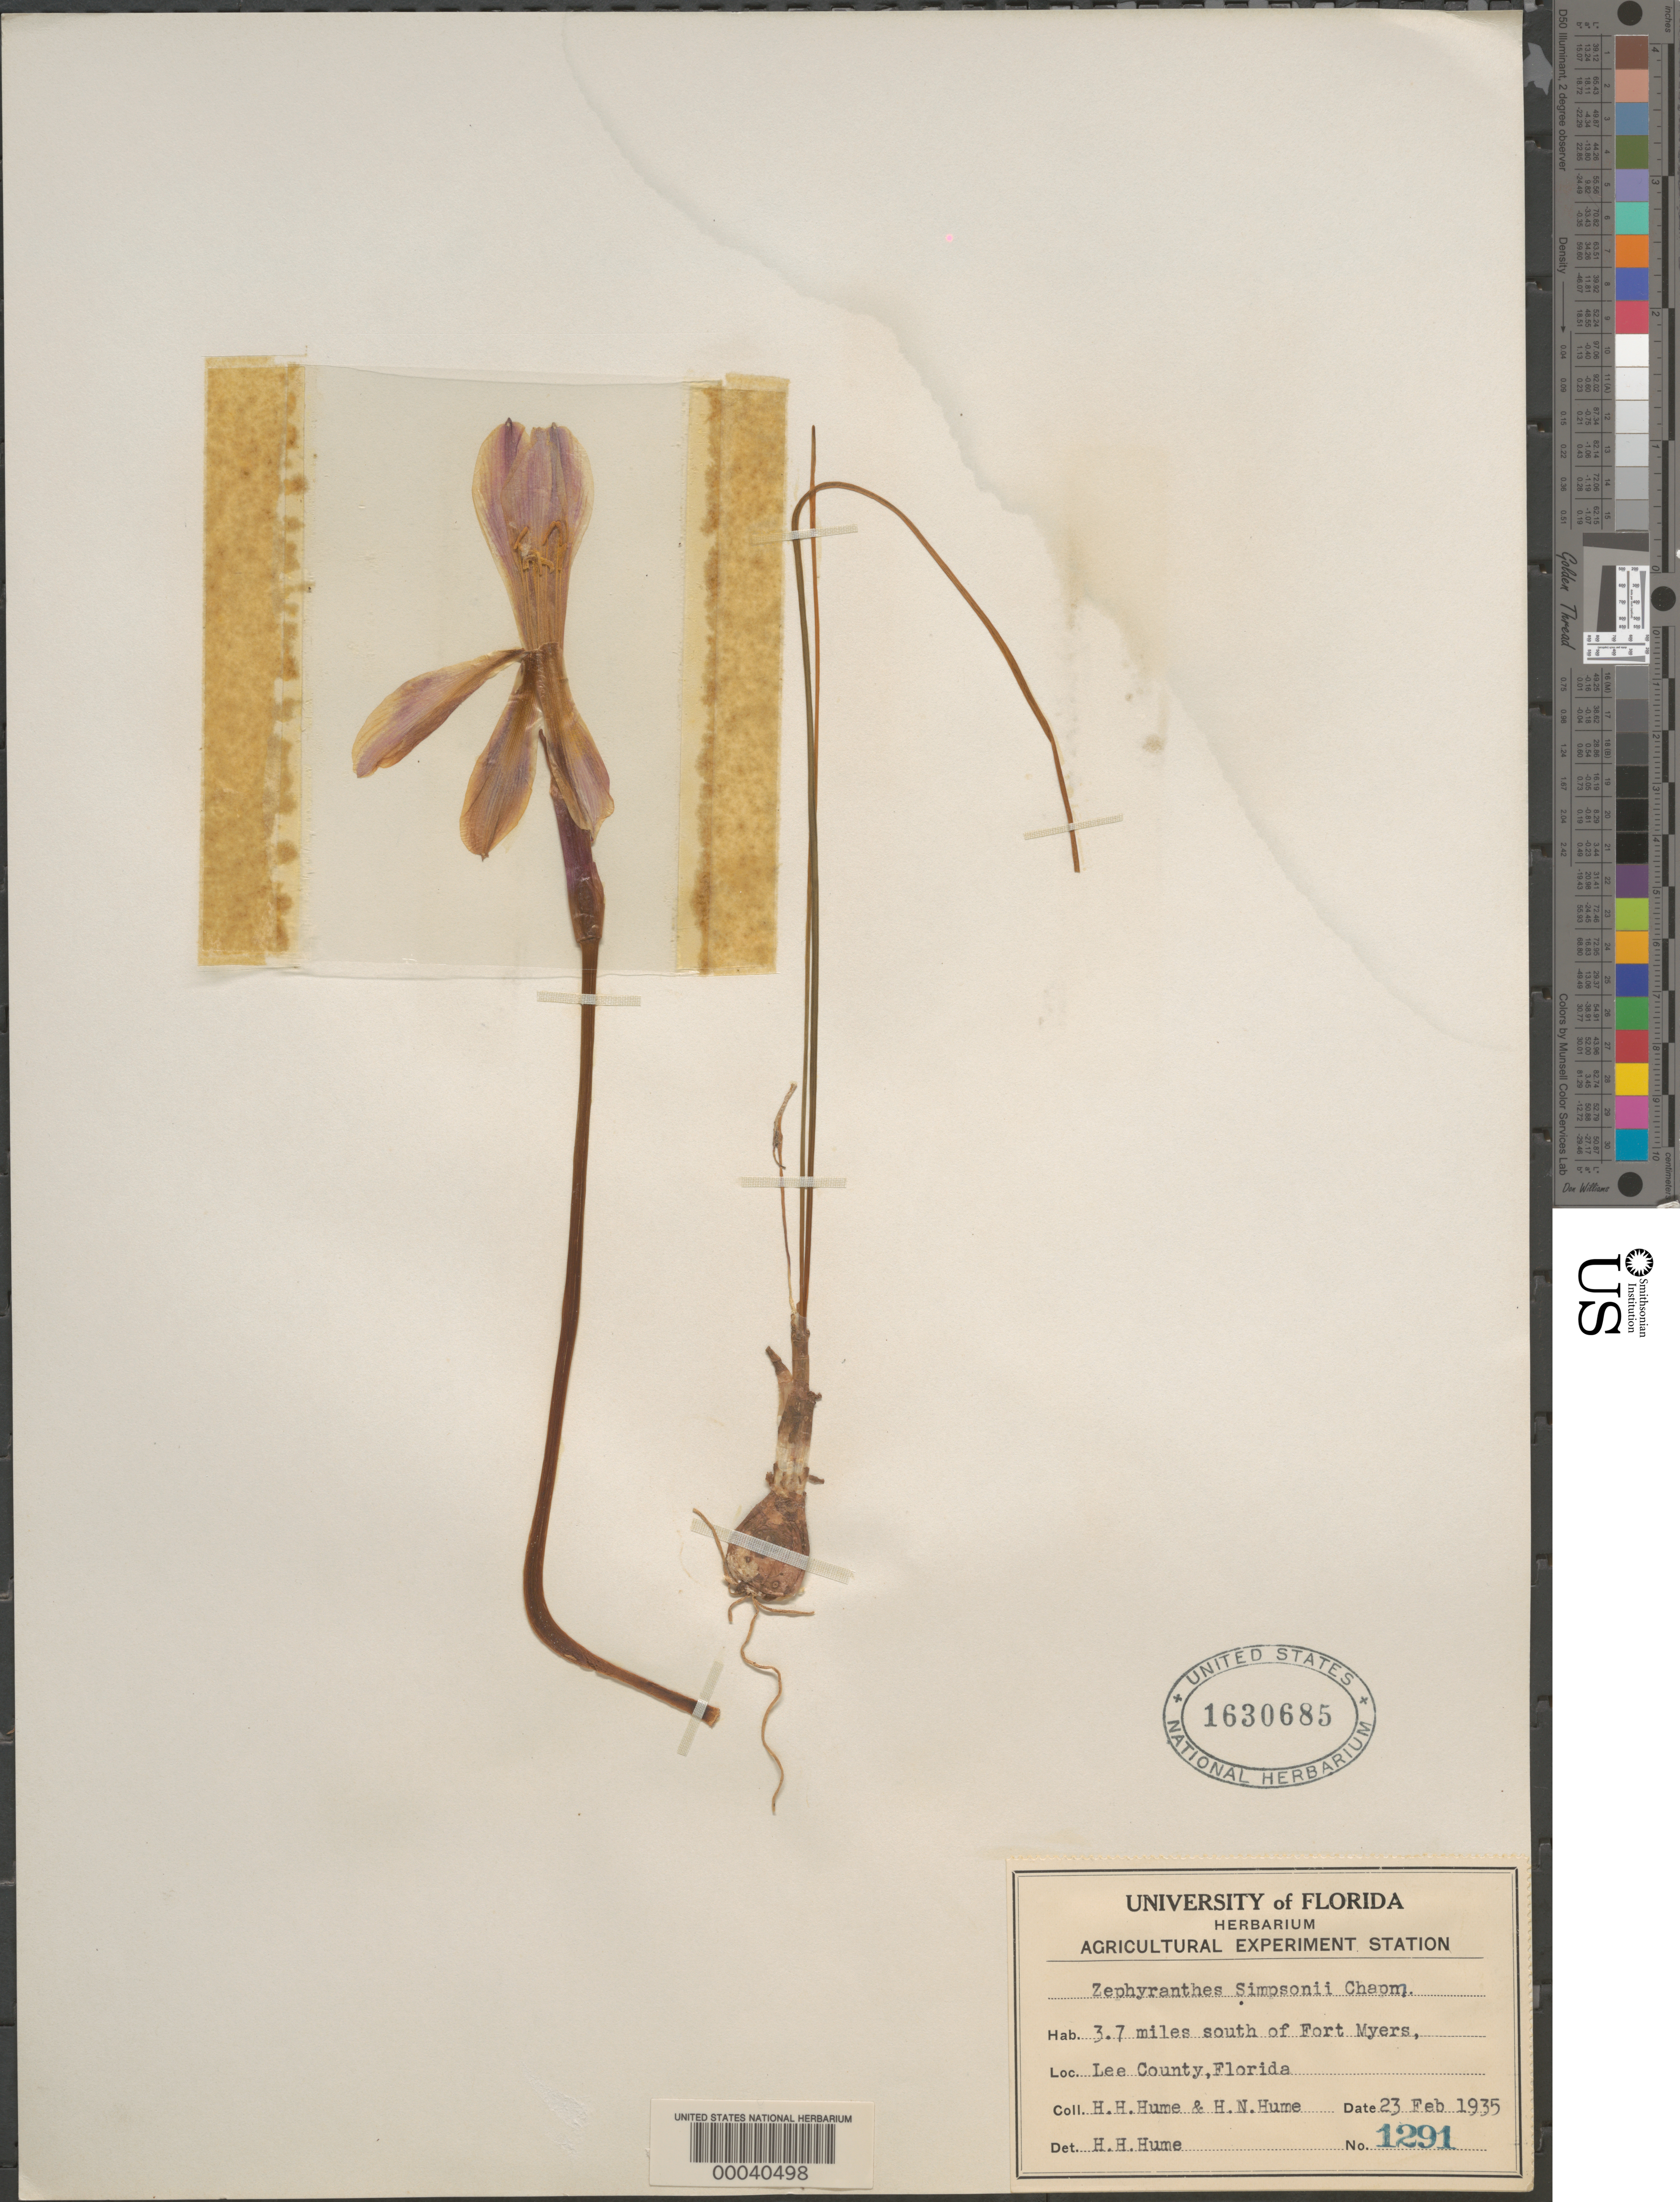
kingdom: Plantae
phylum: Tracheophyta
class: Liliopsida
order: Asparagales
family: Amaryllidaceae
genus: Zephyranthes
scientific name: Zephyranthes simpsonii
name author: Chapm.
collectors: H. Hume & H. Hume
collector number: Univ Of Fl Herb 1291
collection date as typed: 23 Feb 1935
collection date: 1935-02-23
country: United States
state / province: Florida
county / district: Lee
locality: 3.7 mi. s of ft. myers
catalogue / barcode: US 1630685